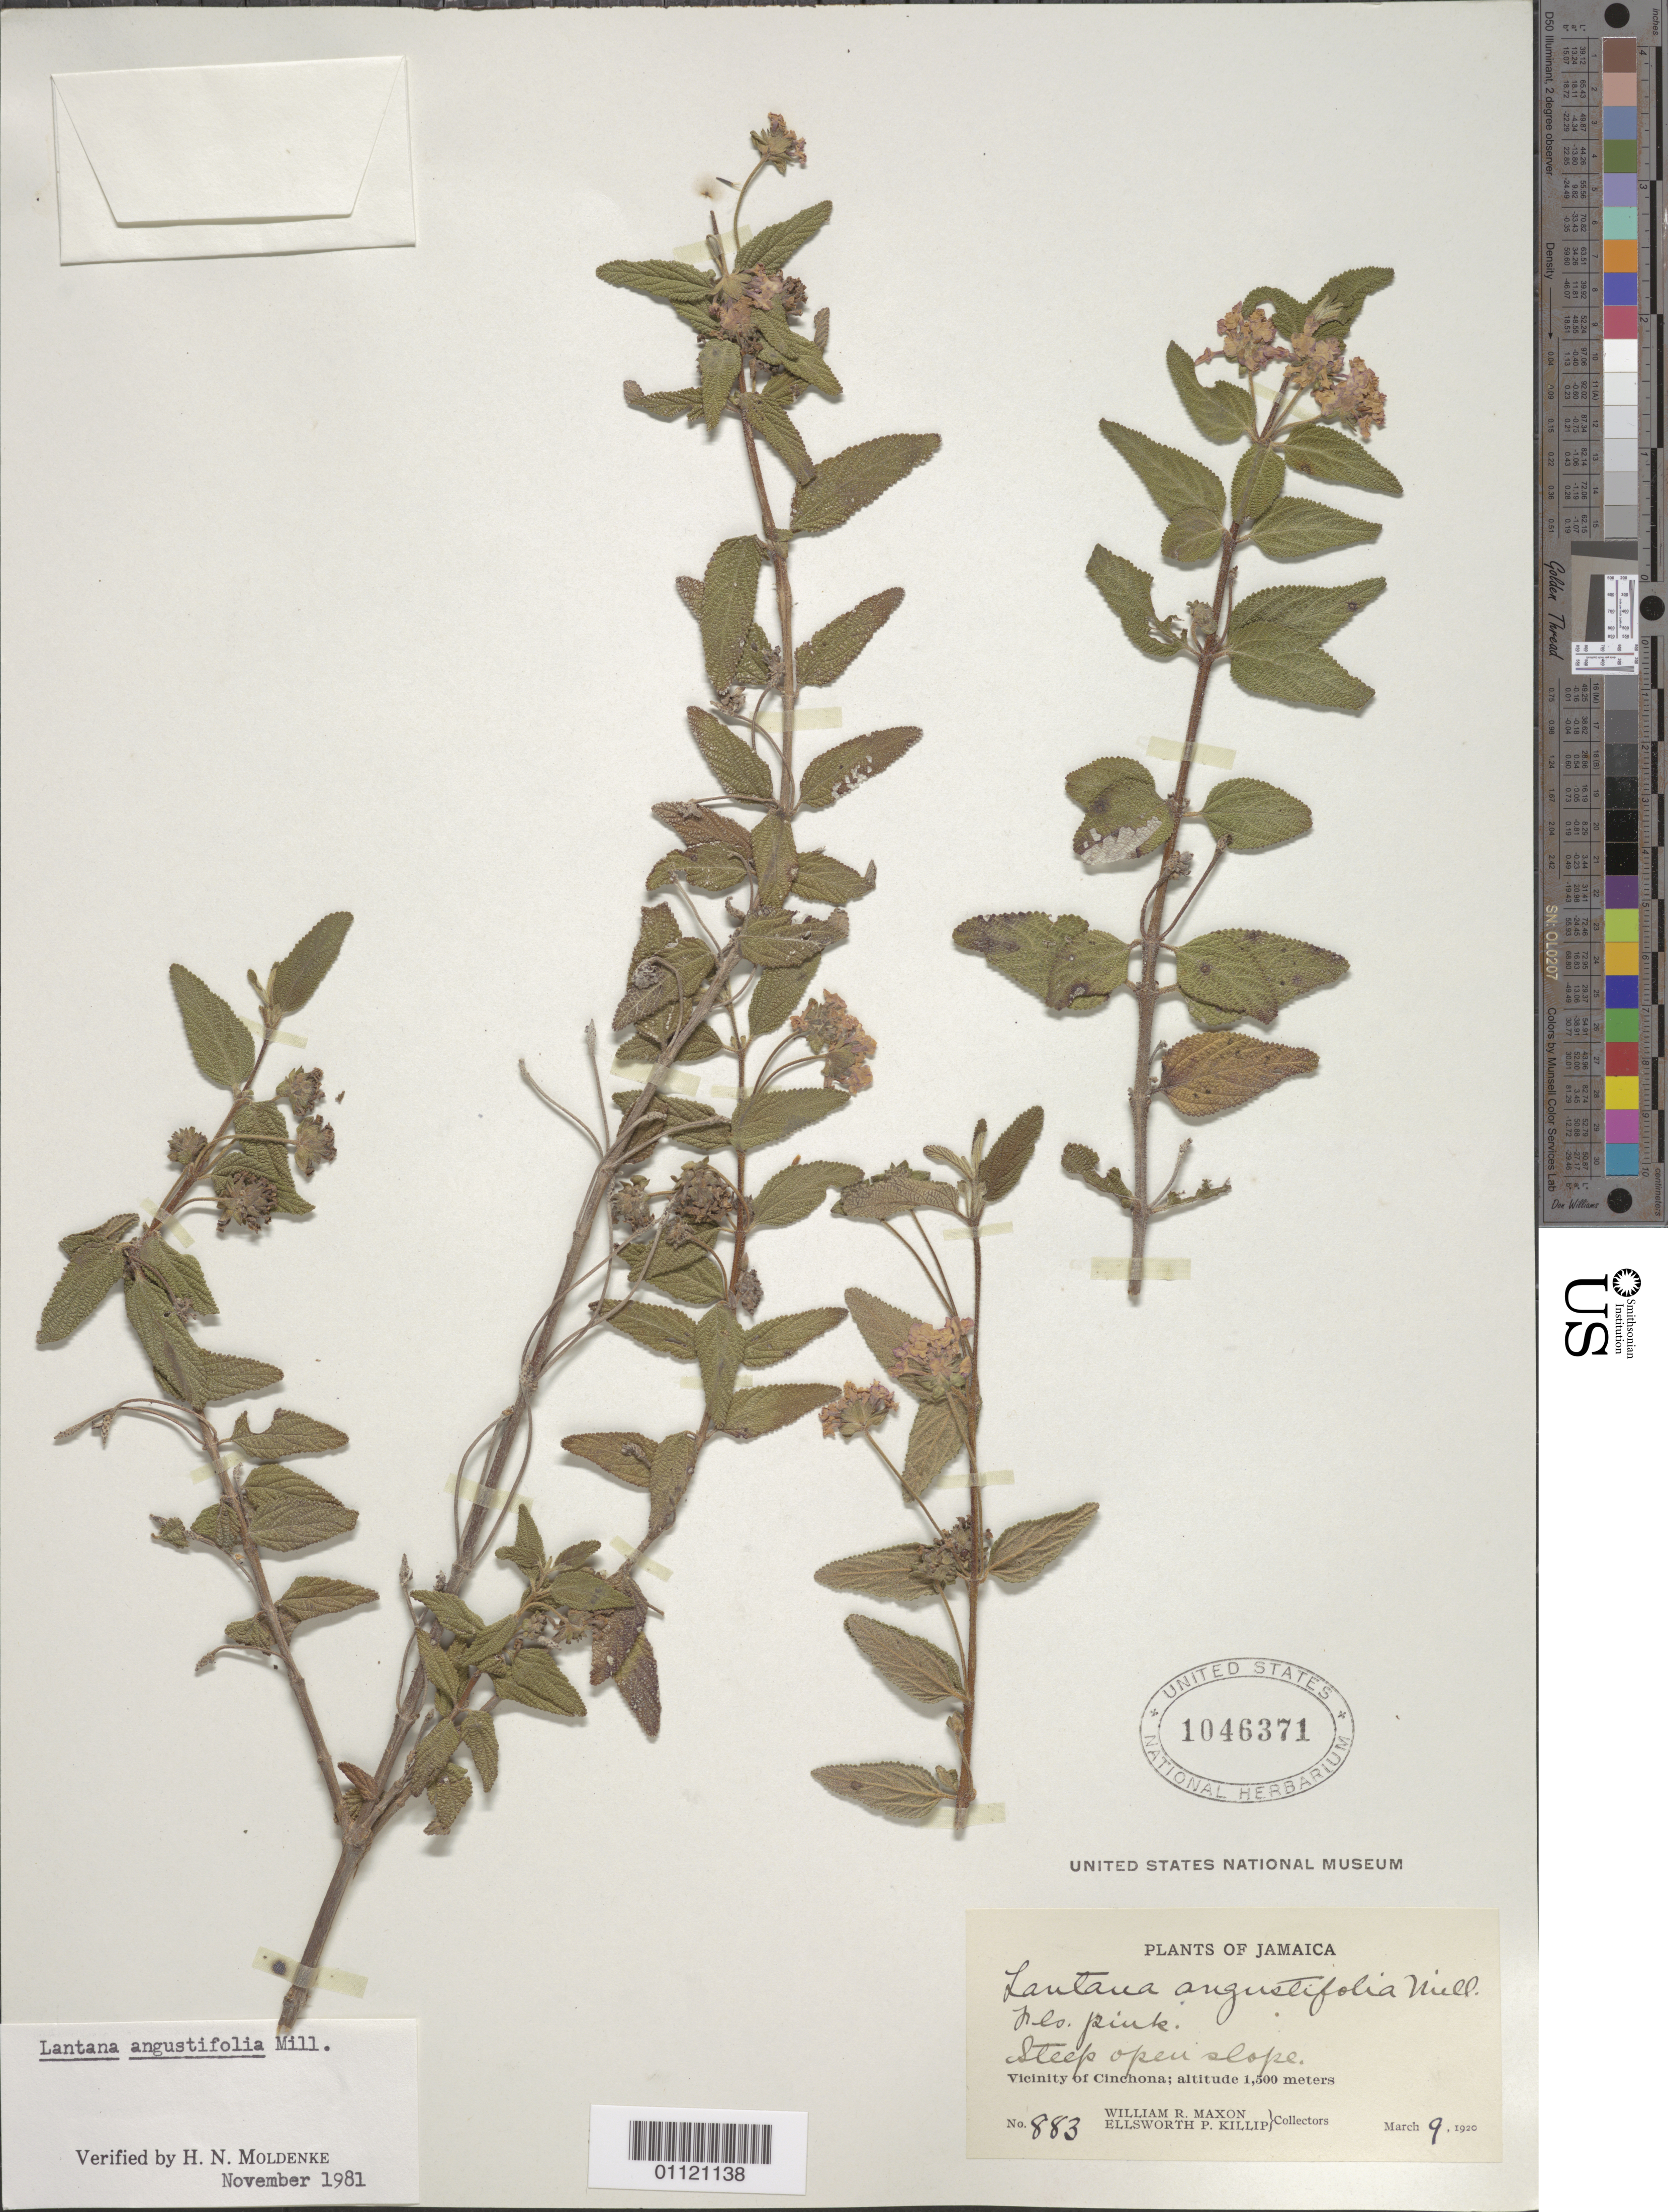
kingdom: Plantae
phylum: Tracheophyta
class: Magnoliopsida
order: Lamiales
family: Verbenaceae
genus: Lantana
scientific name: Lantana angustifolia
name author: Mill.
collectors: W. R. Maxon & E. P. Killip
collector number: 883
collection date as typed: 09 Mar 1920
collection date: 1920-03-09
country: Jamaica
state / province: Saint Andrew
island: Jamaica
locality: Vicinity of Cinchona: Steep open slope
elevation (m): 1500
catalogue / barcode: US 1046371